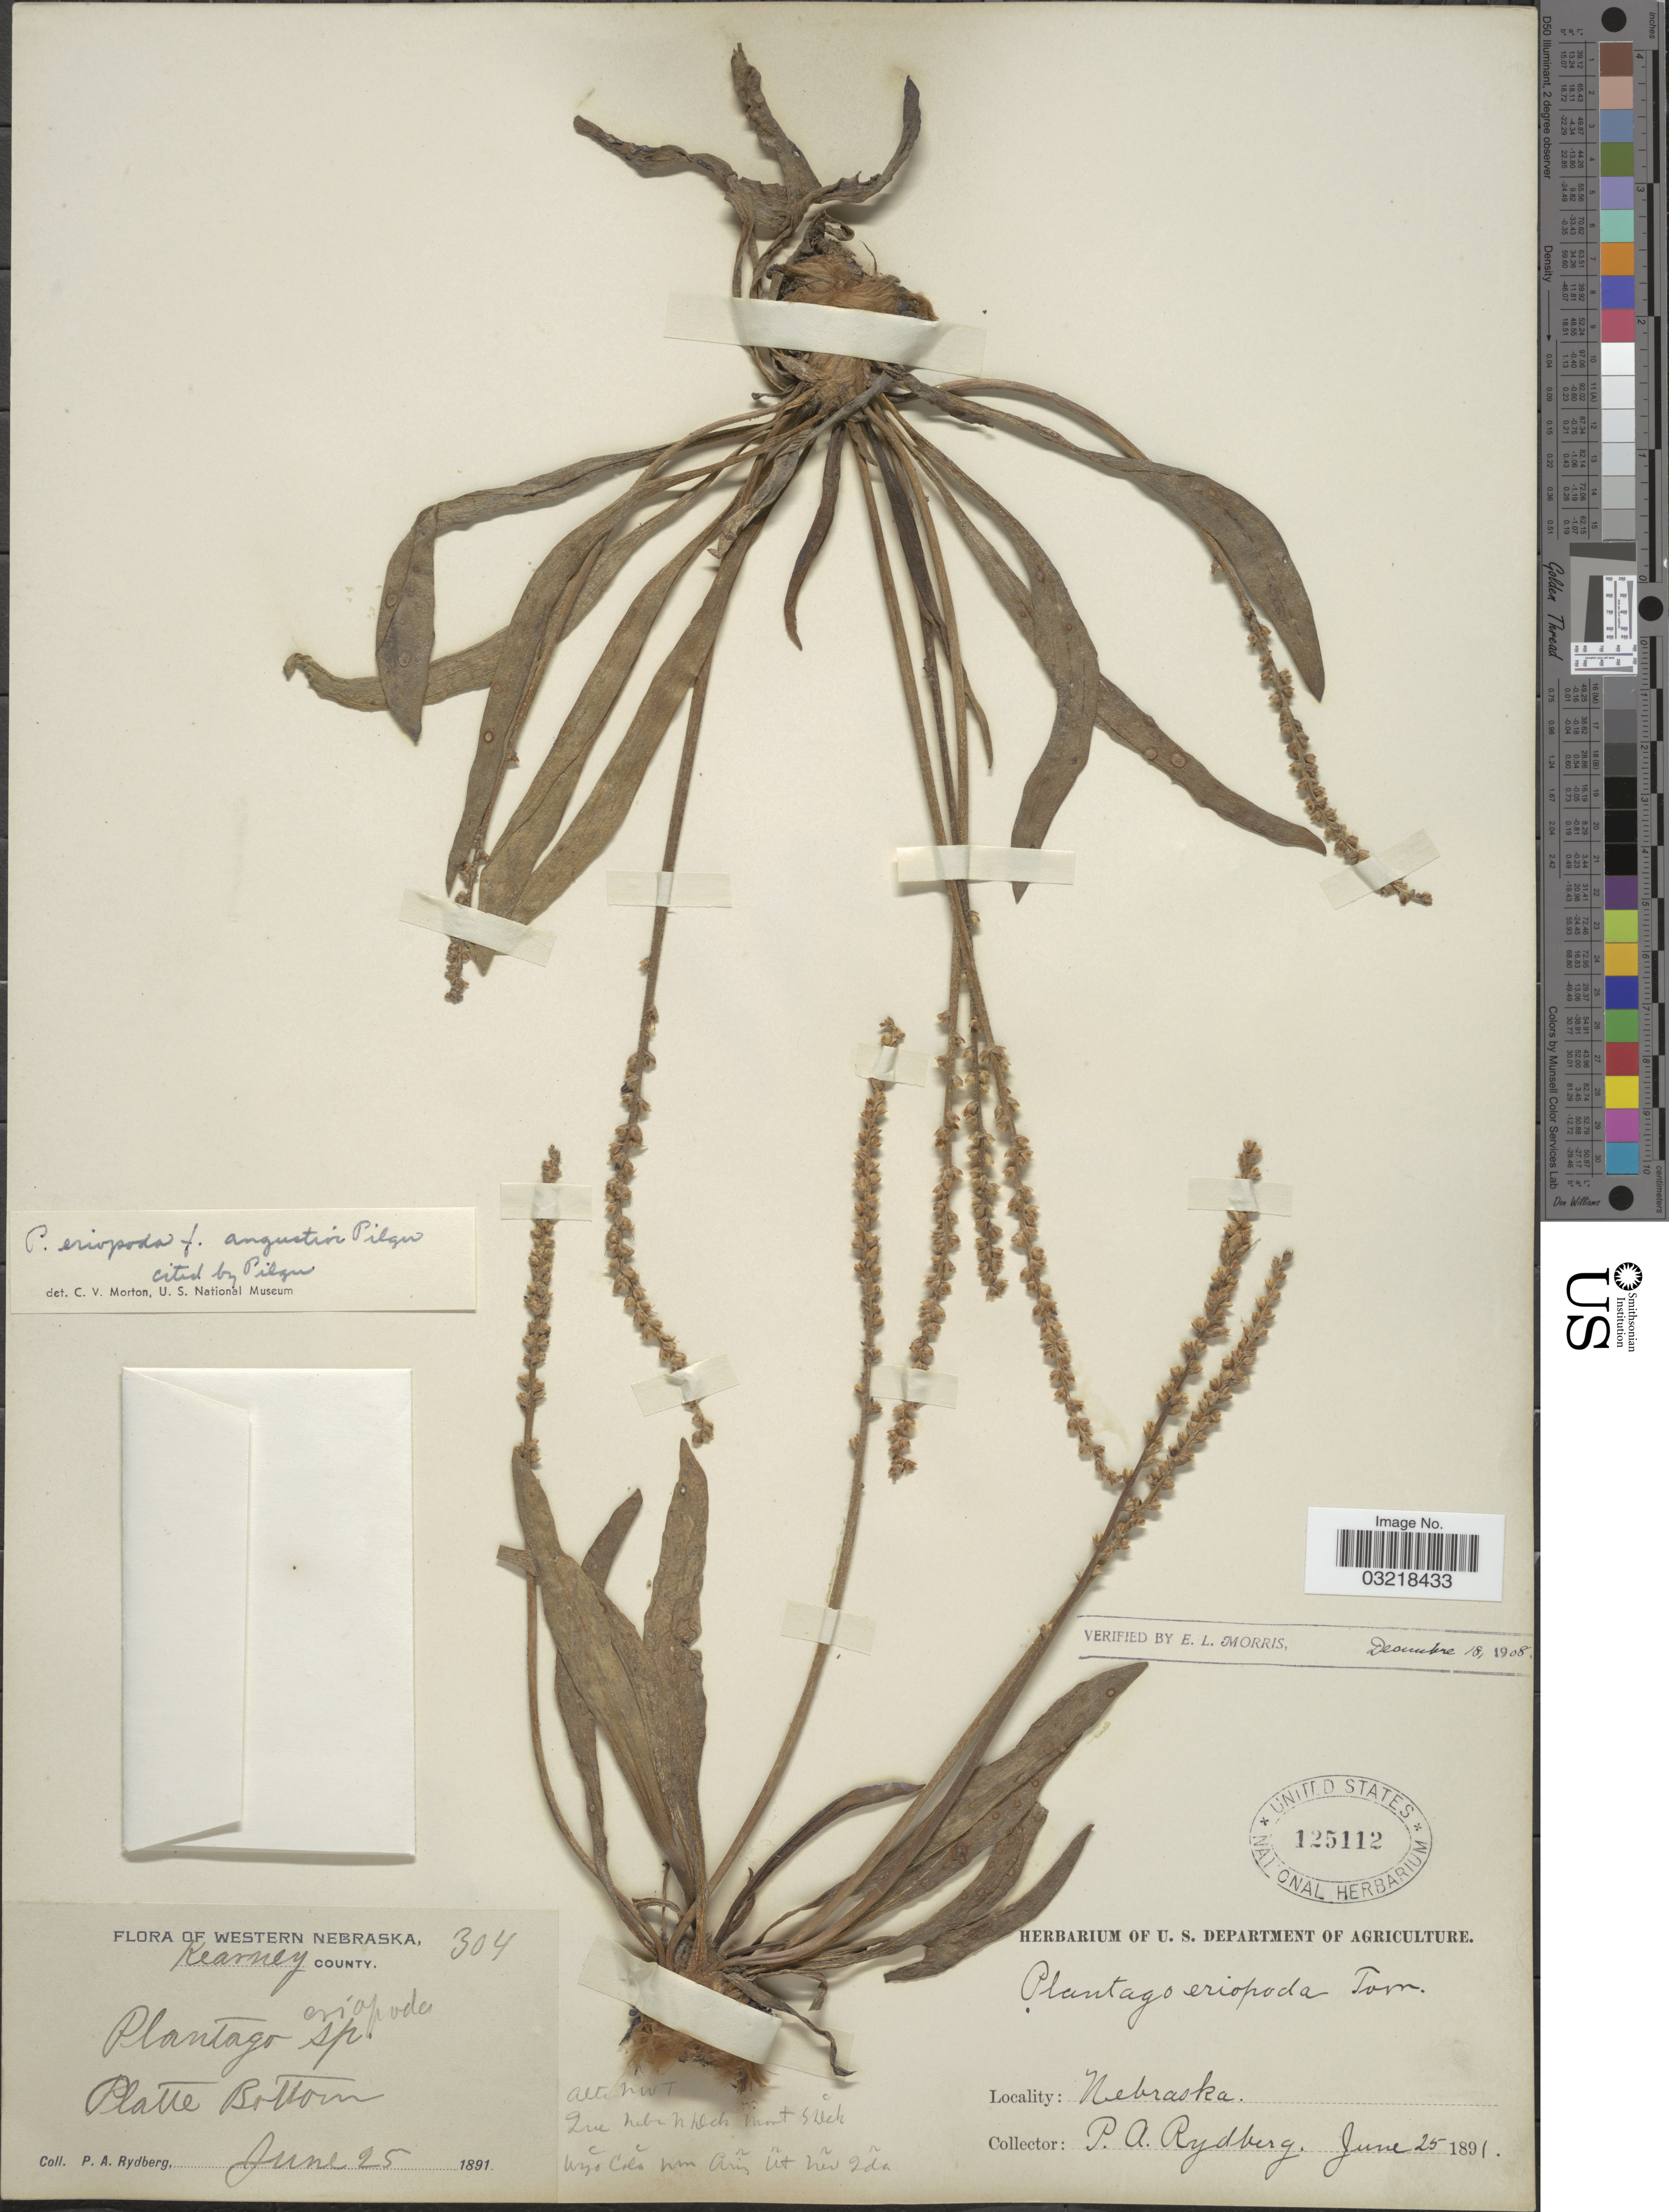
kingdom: Plantae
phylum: Tracheophyta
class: Magnoliopsida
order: Lamiales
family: Plantaginaceae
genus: Plantago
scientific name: Plantago eriopoda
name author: Torr.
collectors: P. A. Rydberg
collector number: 304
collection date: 1891-06-25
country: United States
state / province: Nebraska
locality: Western Nebraska. Kearney County. Platte Bottom.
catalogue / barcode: US 125112